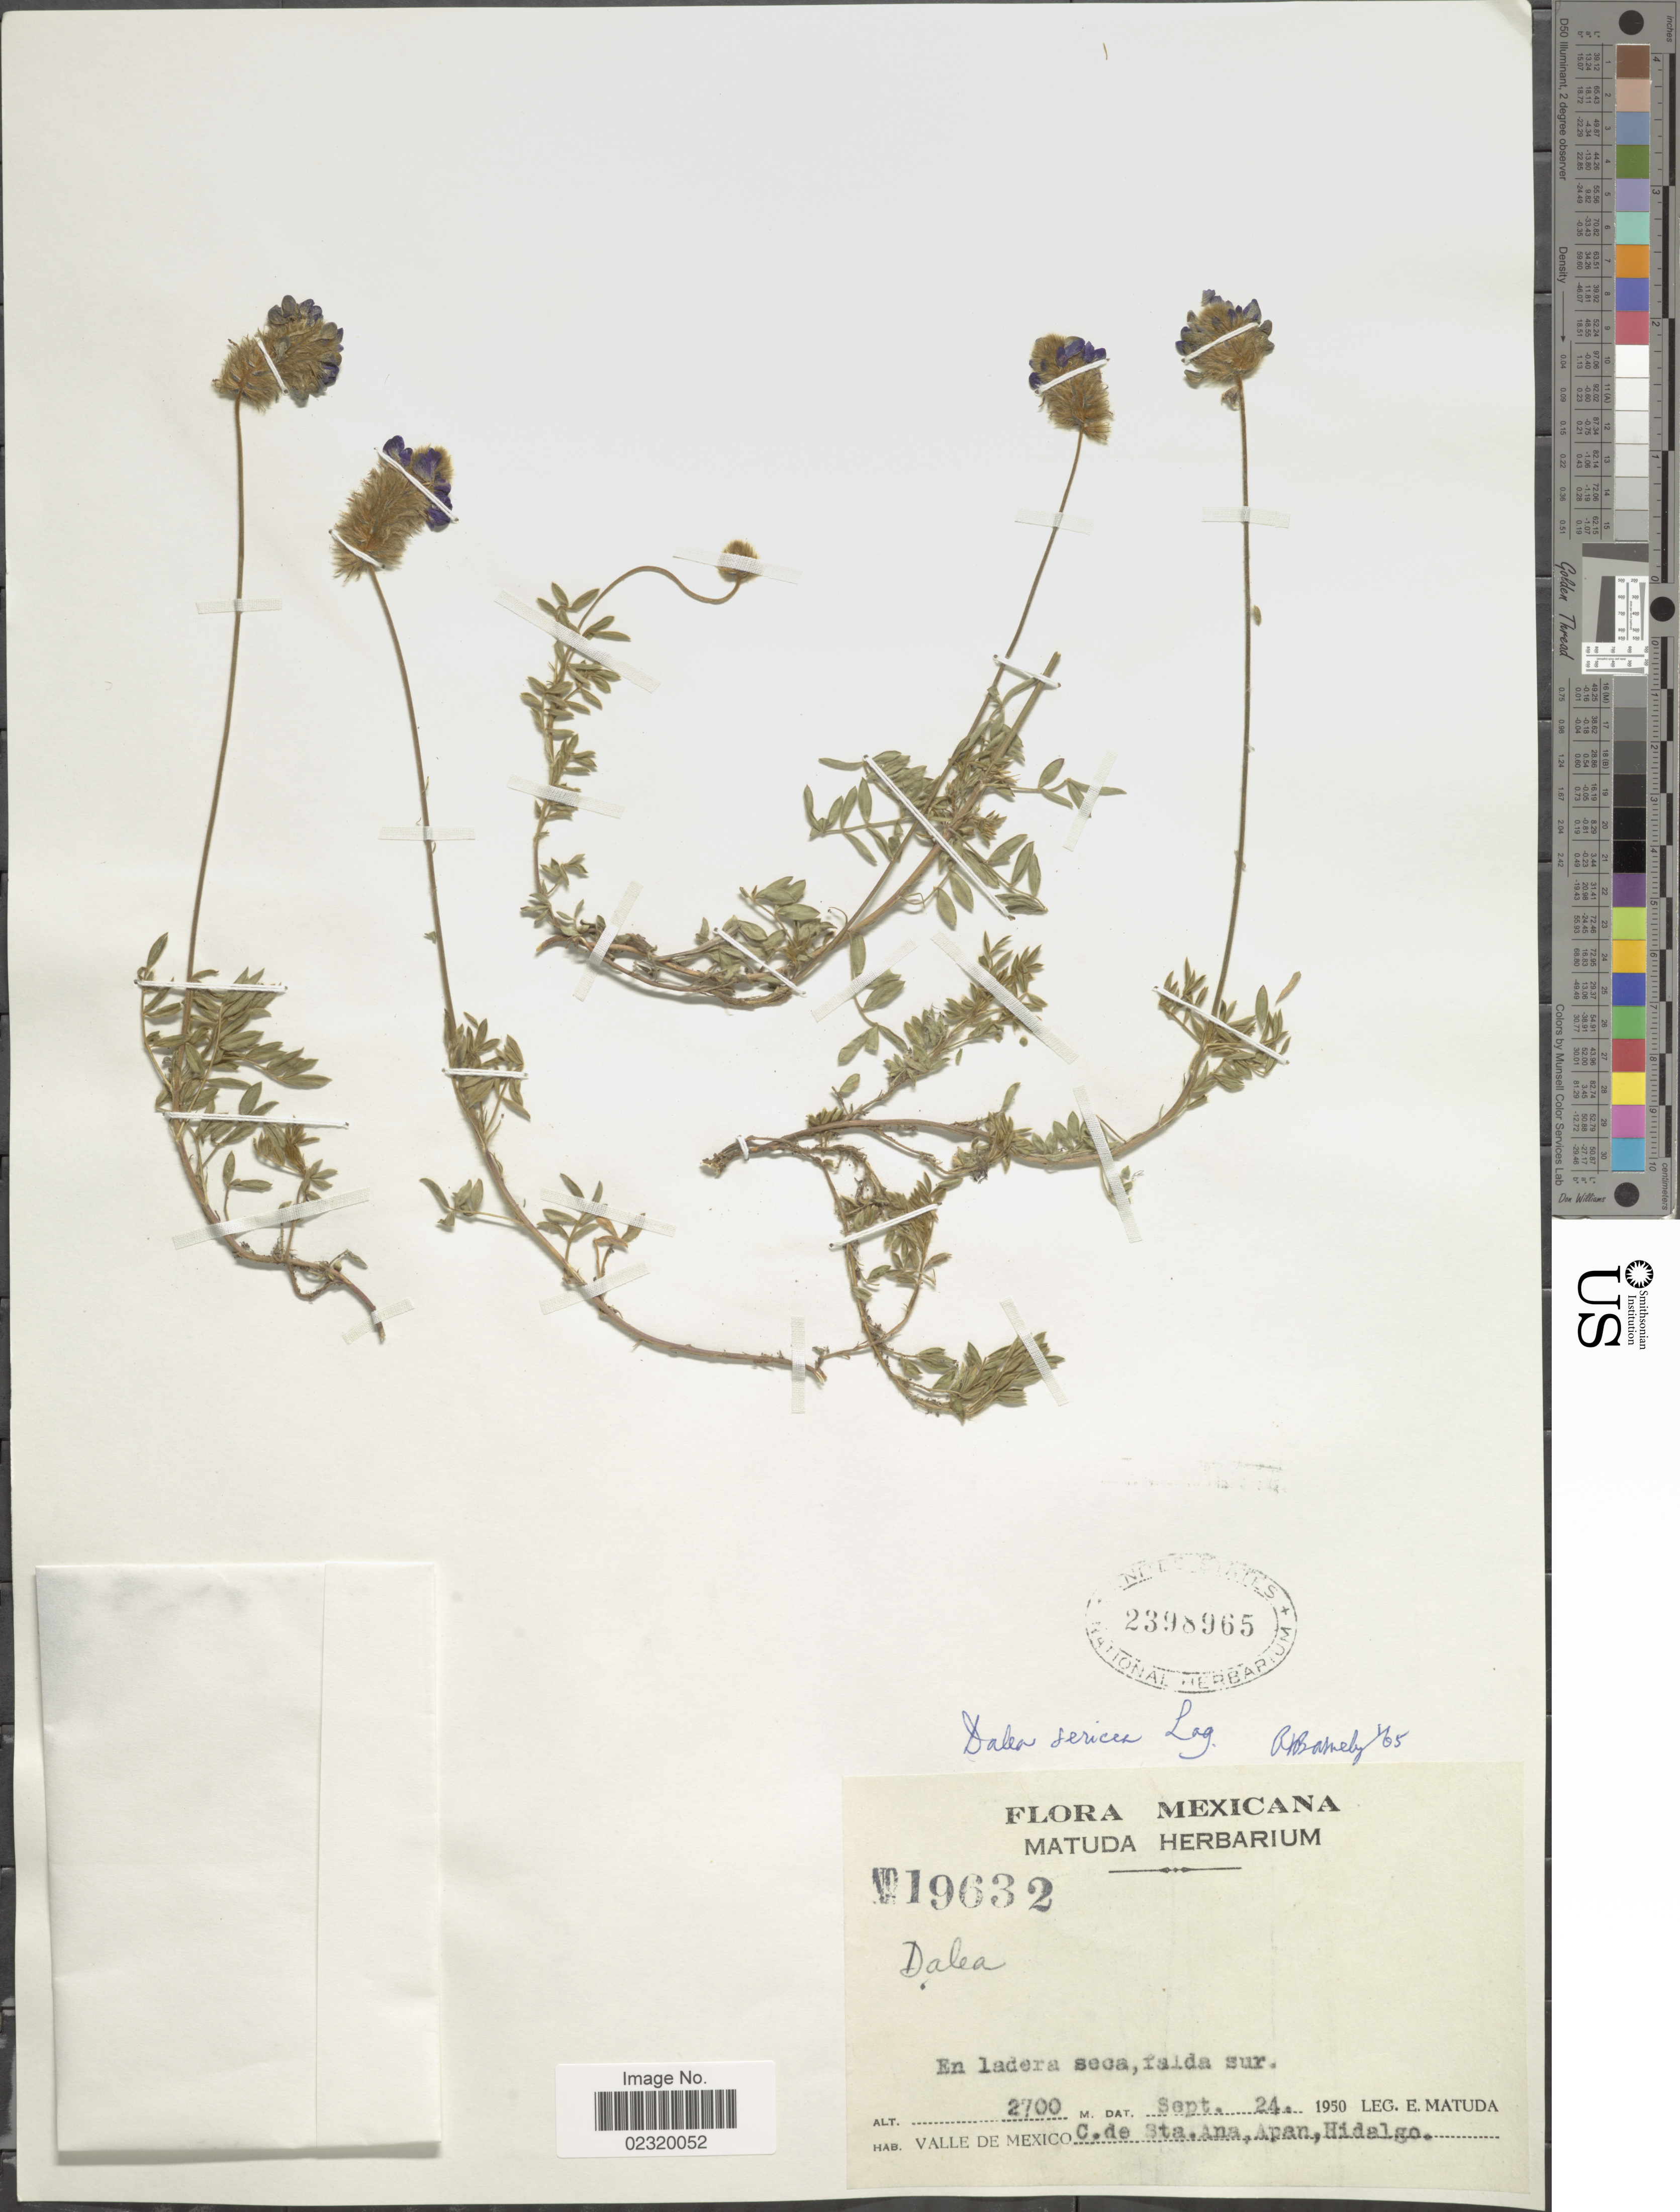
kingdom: Plantae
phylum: Tracheophyta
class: Magnoliopsida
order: Fabales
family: Fabaceae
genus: Dalea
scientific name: Dalea sericea var. sericea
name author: Lag.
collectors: E. Matuda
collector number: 19632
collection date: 1950-09-24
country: Mexico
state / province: Hidalgo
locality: Valle de Mexico C. de Sta. Ana, Apan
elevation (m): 2700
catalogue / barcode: US 2398965